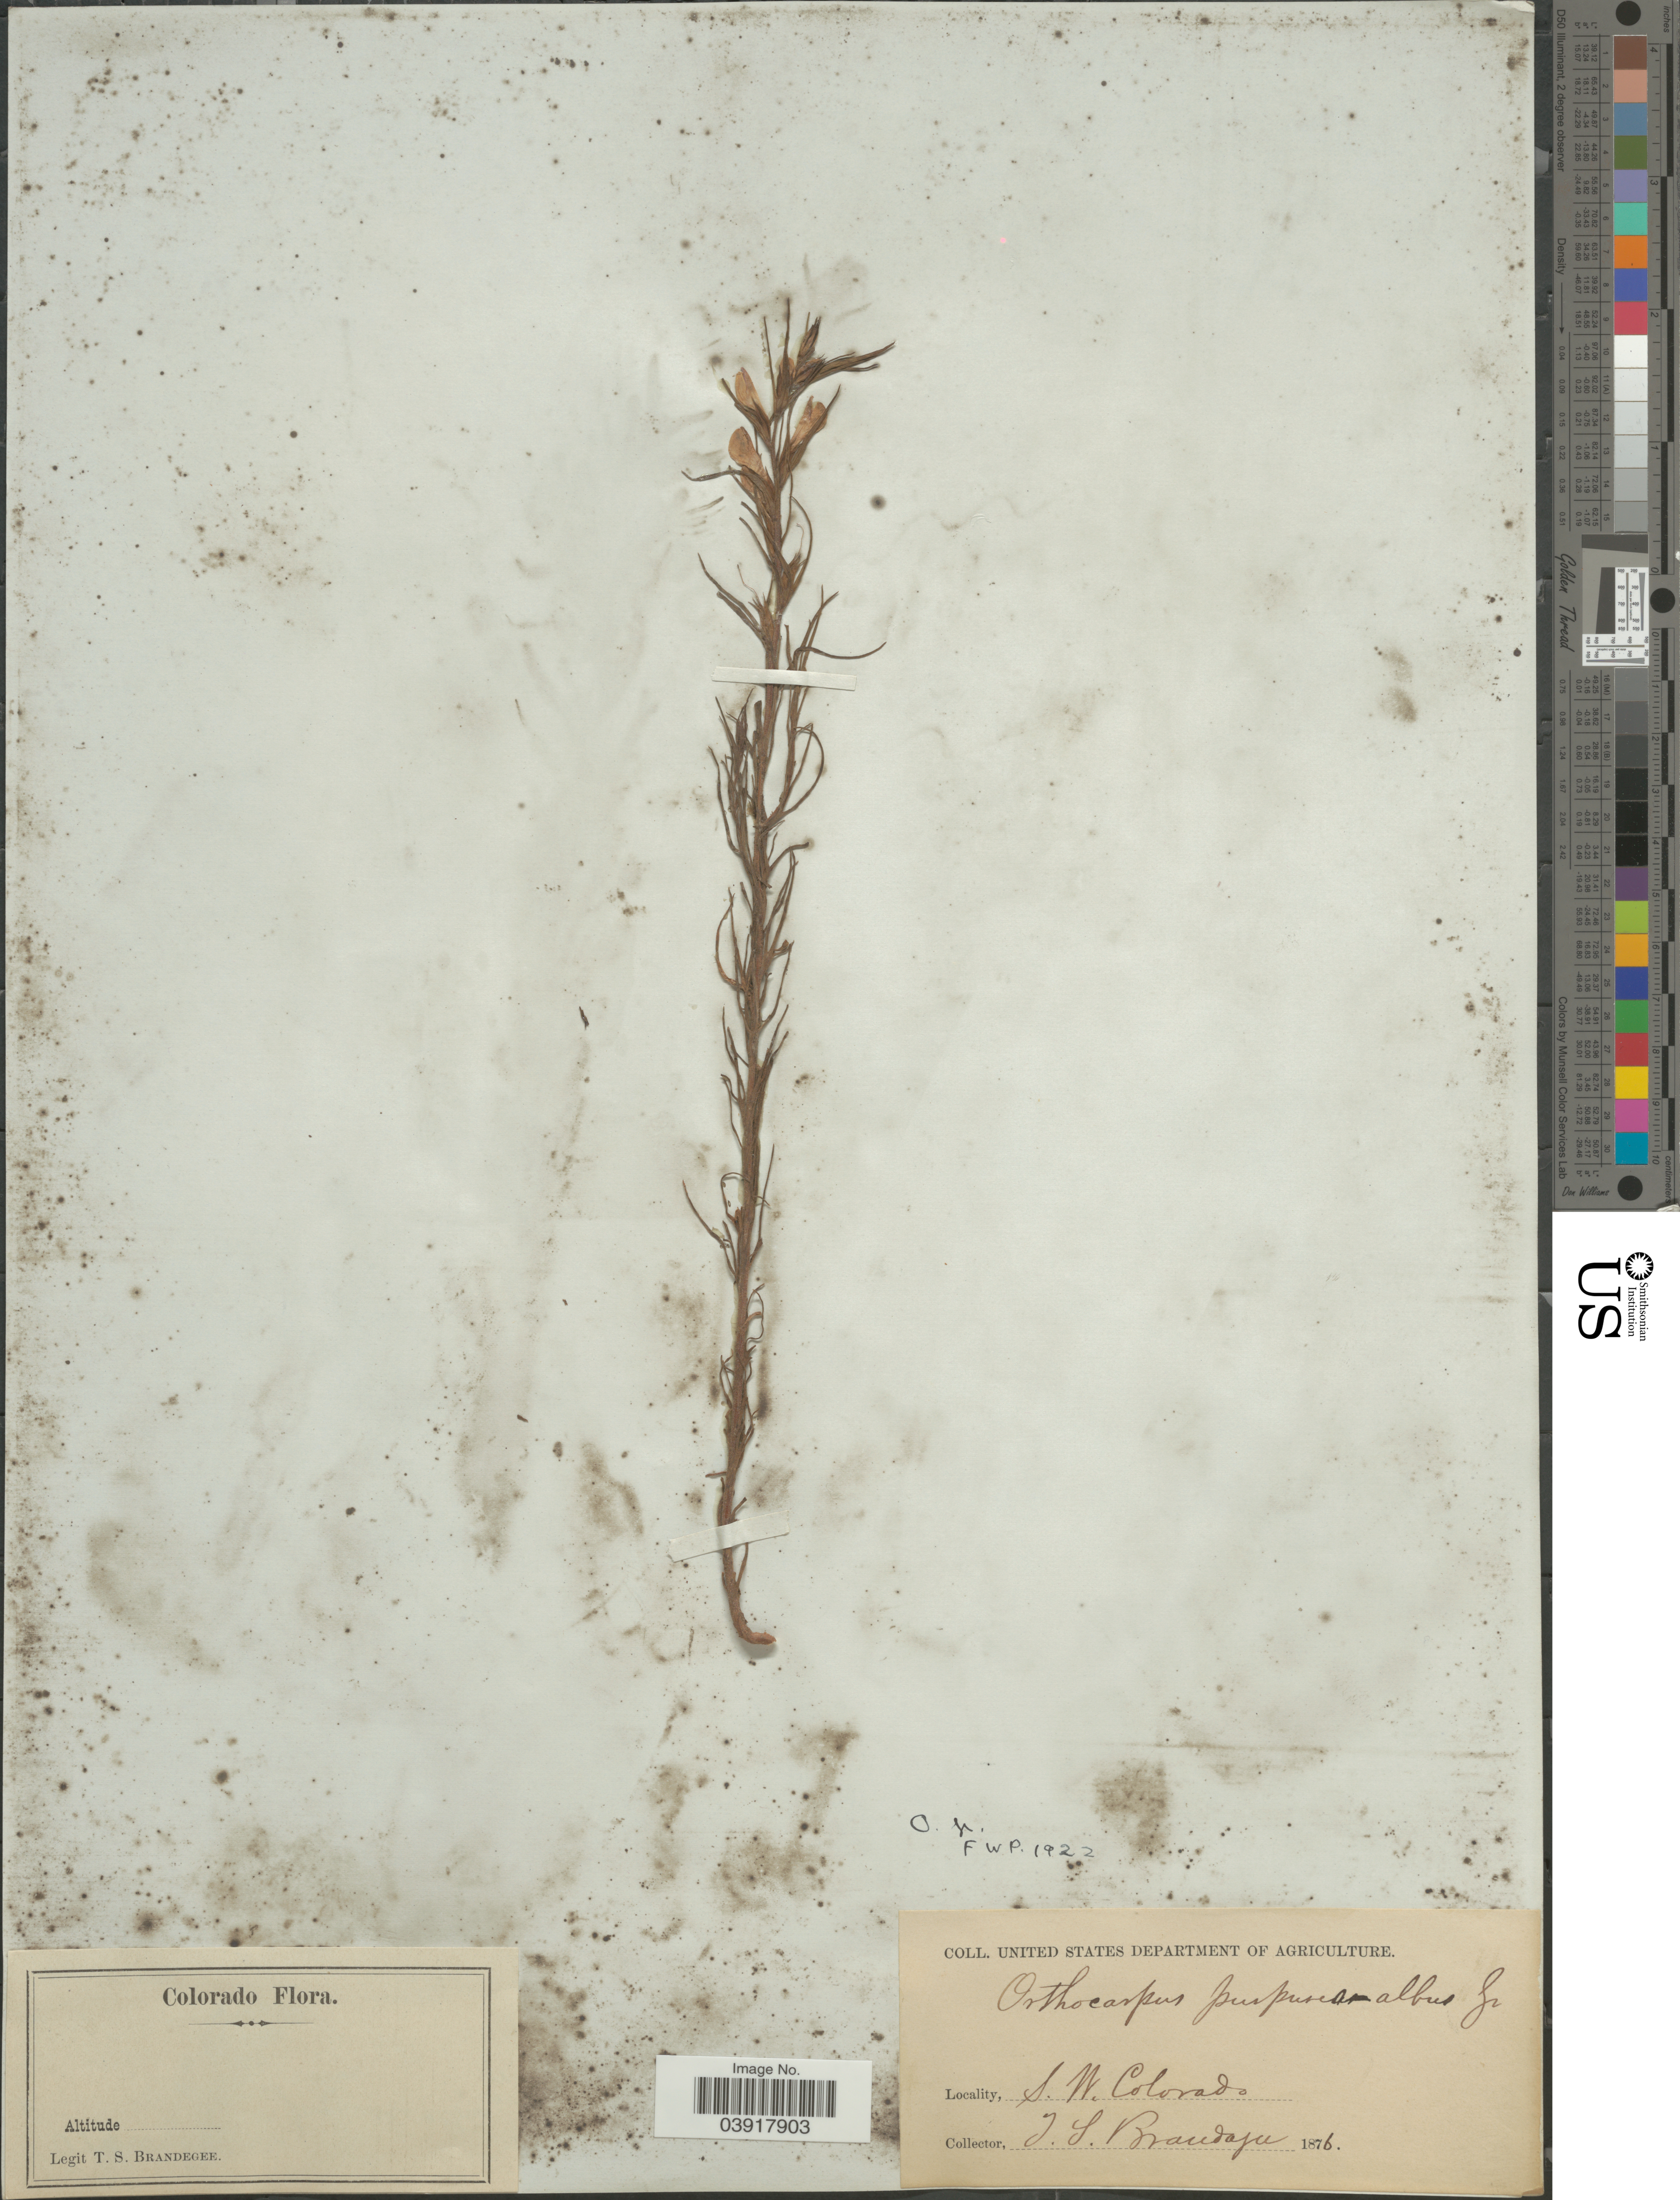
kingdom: Plantae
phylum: Tracheophyta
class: Magnoliopsida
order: Lamiales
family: Orobanchaceae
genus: Orthocarpus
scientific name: Orthocarpus purpureo-albus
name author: A. Gray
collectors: T. S. Brandegee (herbarium)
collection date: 1876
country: United States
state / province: Colorado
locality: S. W. Colorado.